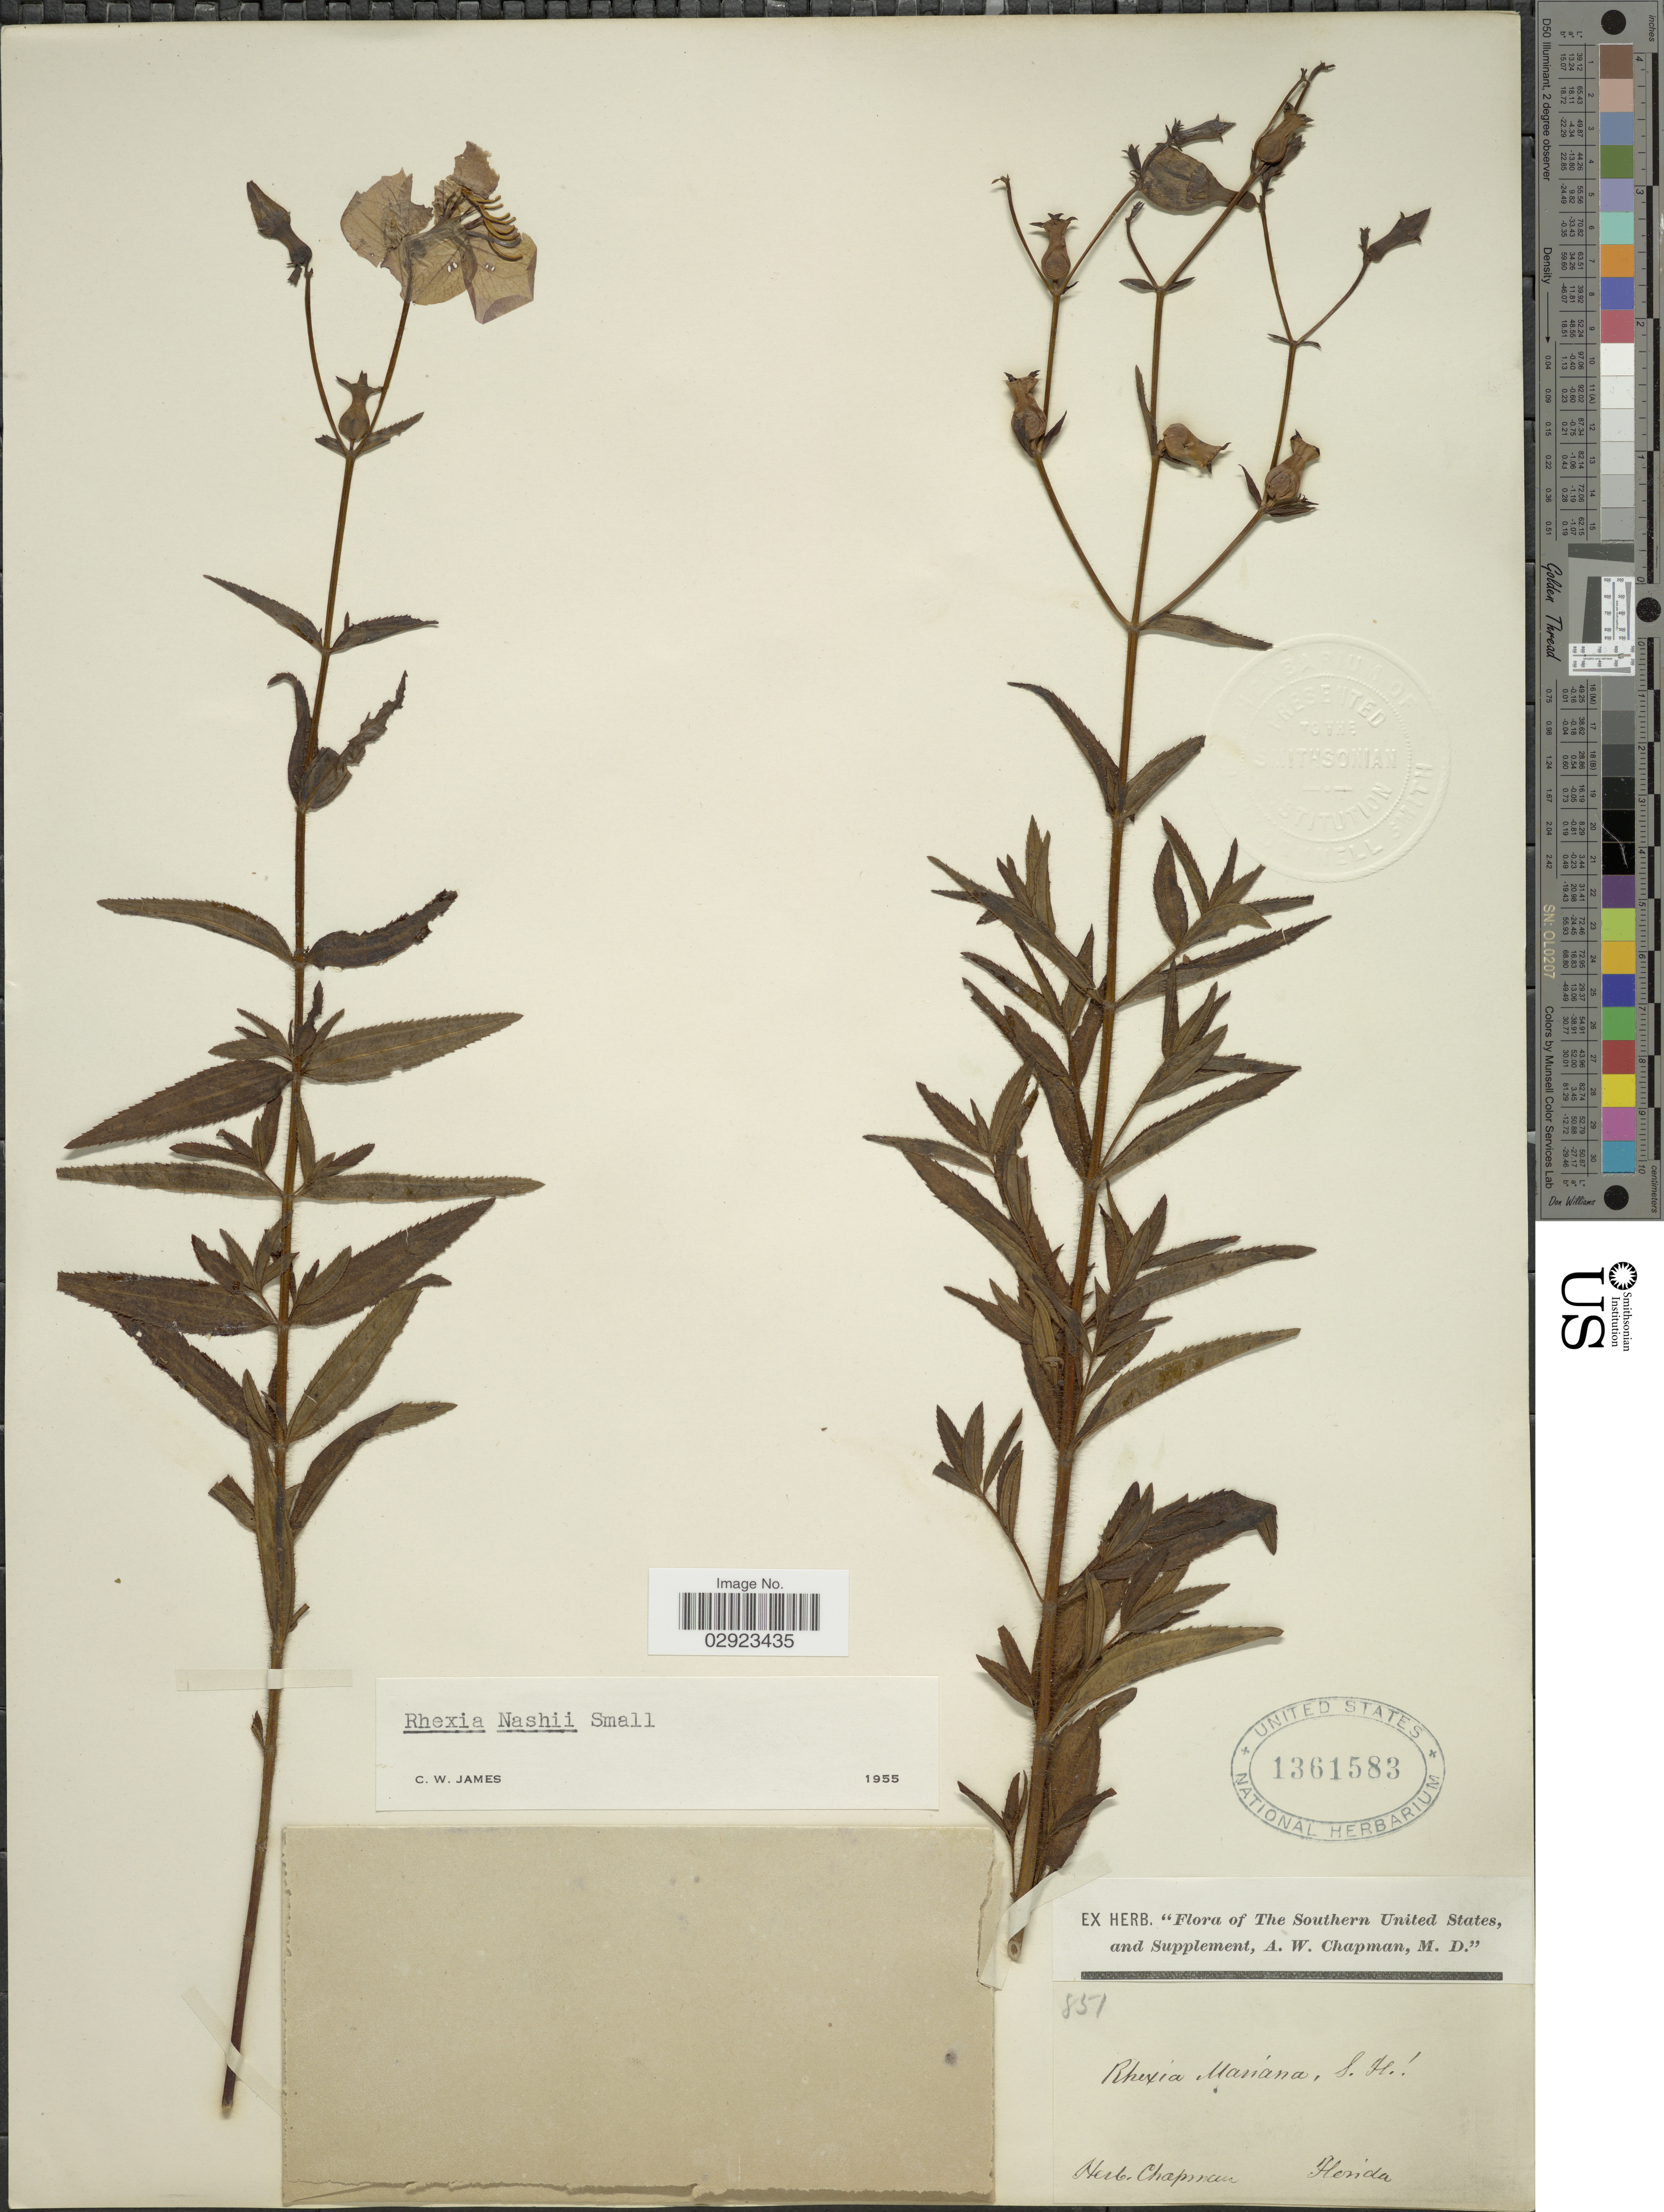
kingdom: Plantae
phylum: Tracheophyta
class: Magnoliopsida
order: Myrtales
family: Melastomataceae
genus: Rhexia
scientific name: Rhexia nashii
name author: Small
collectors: ex herb. Chapman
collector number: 851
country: United States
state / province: Florida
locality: The Southern United States.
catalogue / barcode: US 1361583